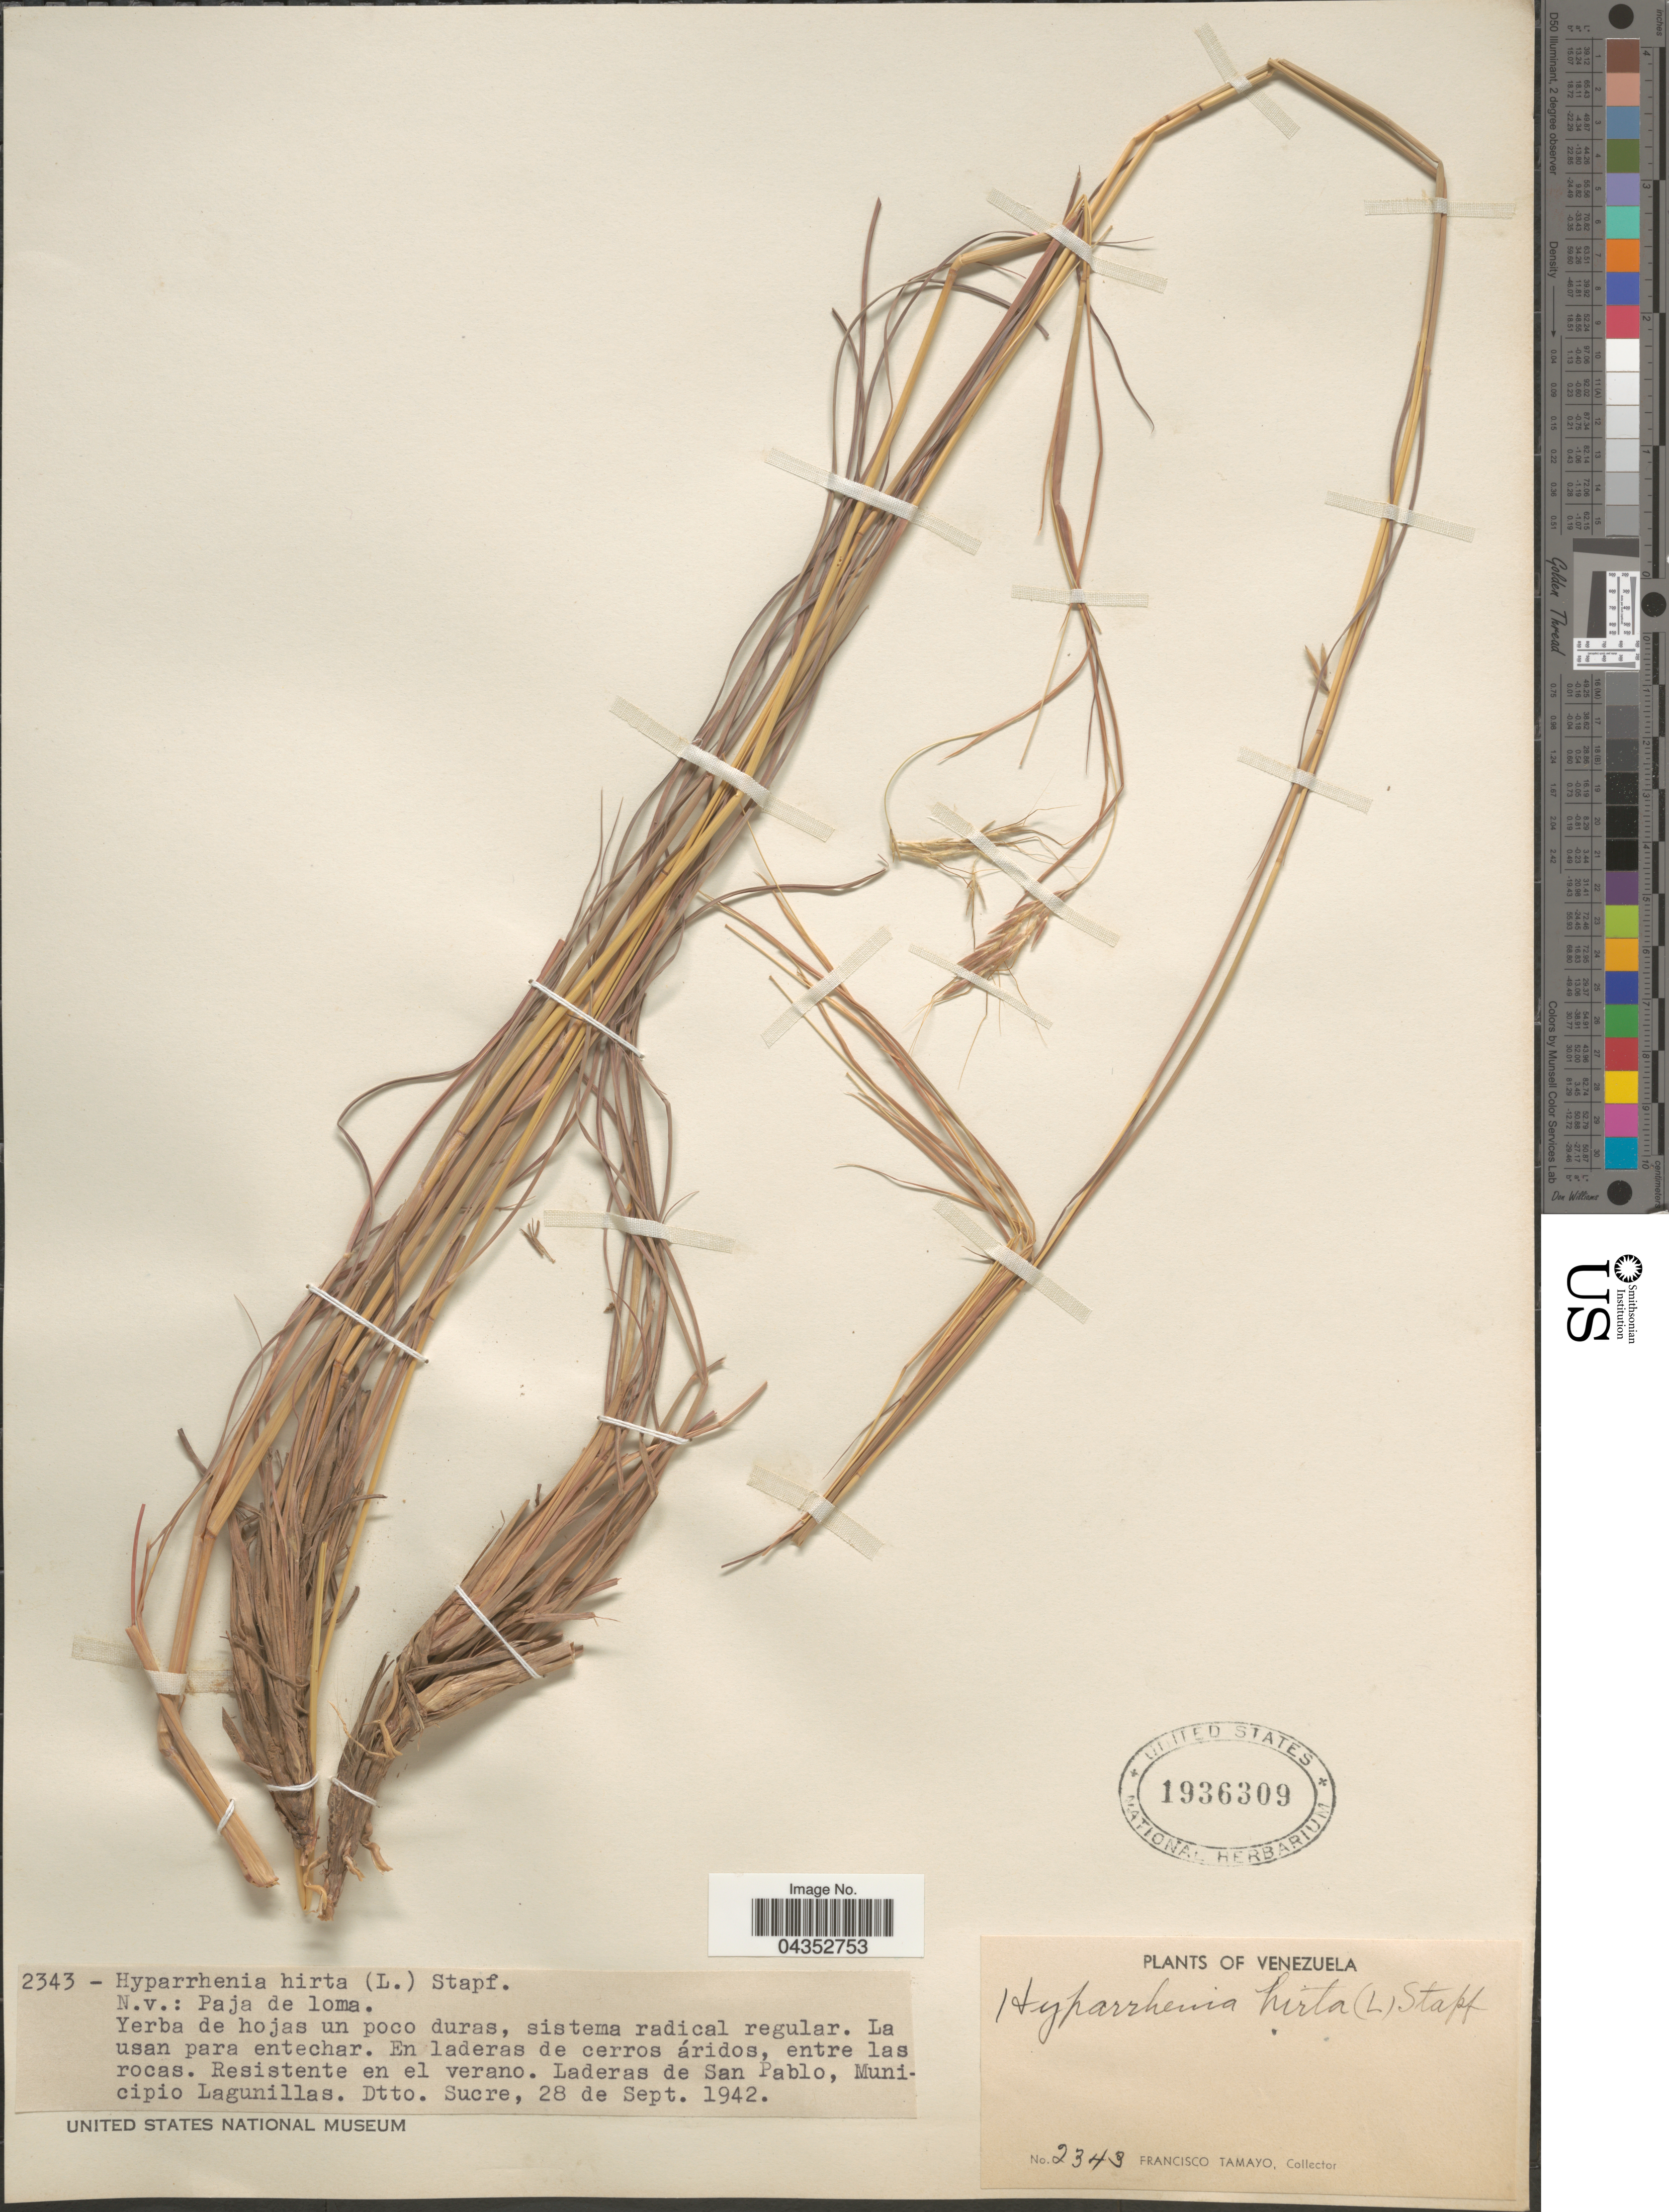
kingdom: Plantae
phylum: Tracheophyta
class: Liliopsida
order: Poales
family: Poaceae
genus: Hyparrhenia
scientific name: Hyparrhenia hirta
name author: (L.) Stapf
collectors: F. Tamayo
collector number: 2343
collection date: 1942-09-28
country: Venezuela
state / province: Sucre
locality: Laderas de San Pablo, Municipio Lagunillas. Dtto. Sucre.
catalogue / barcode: US 1936309